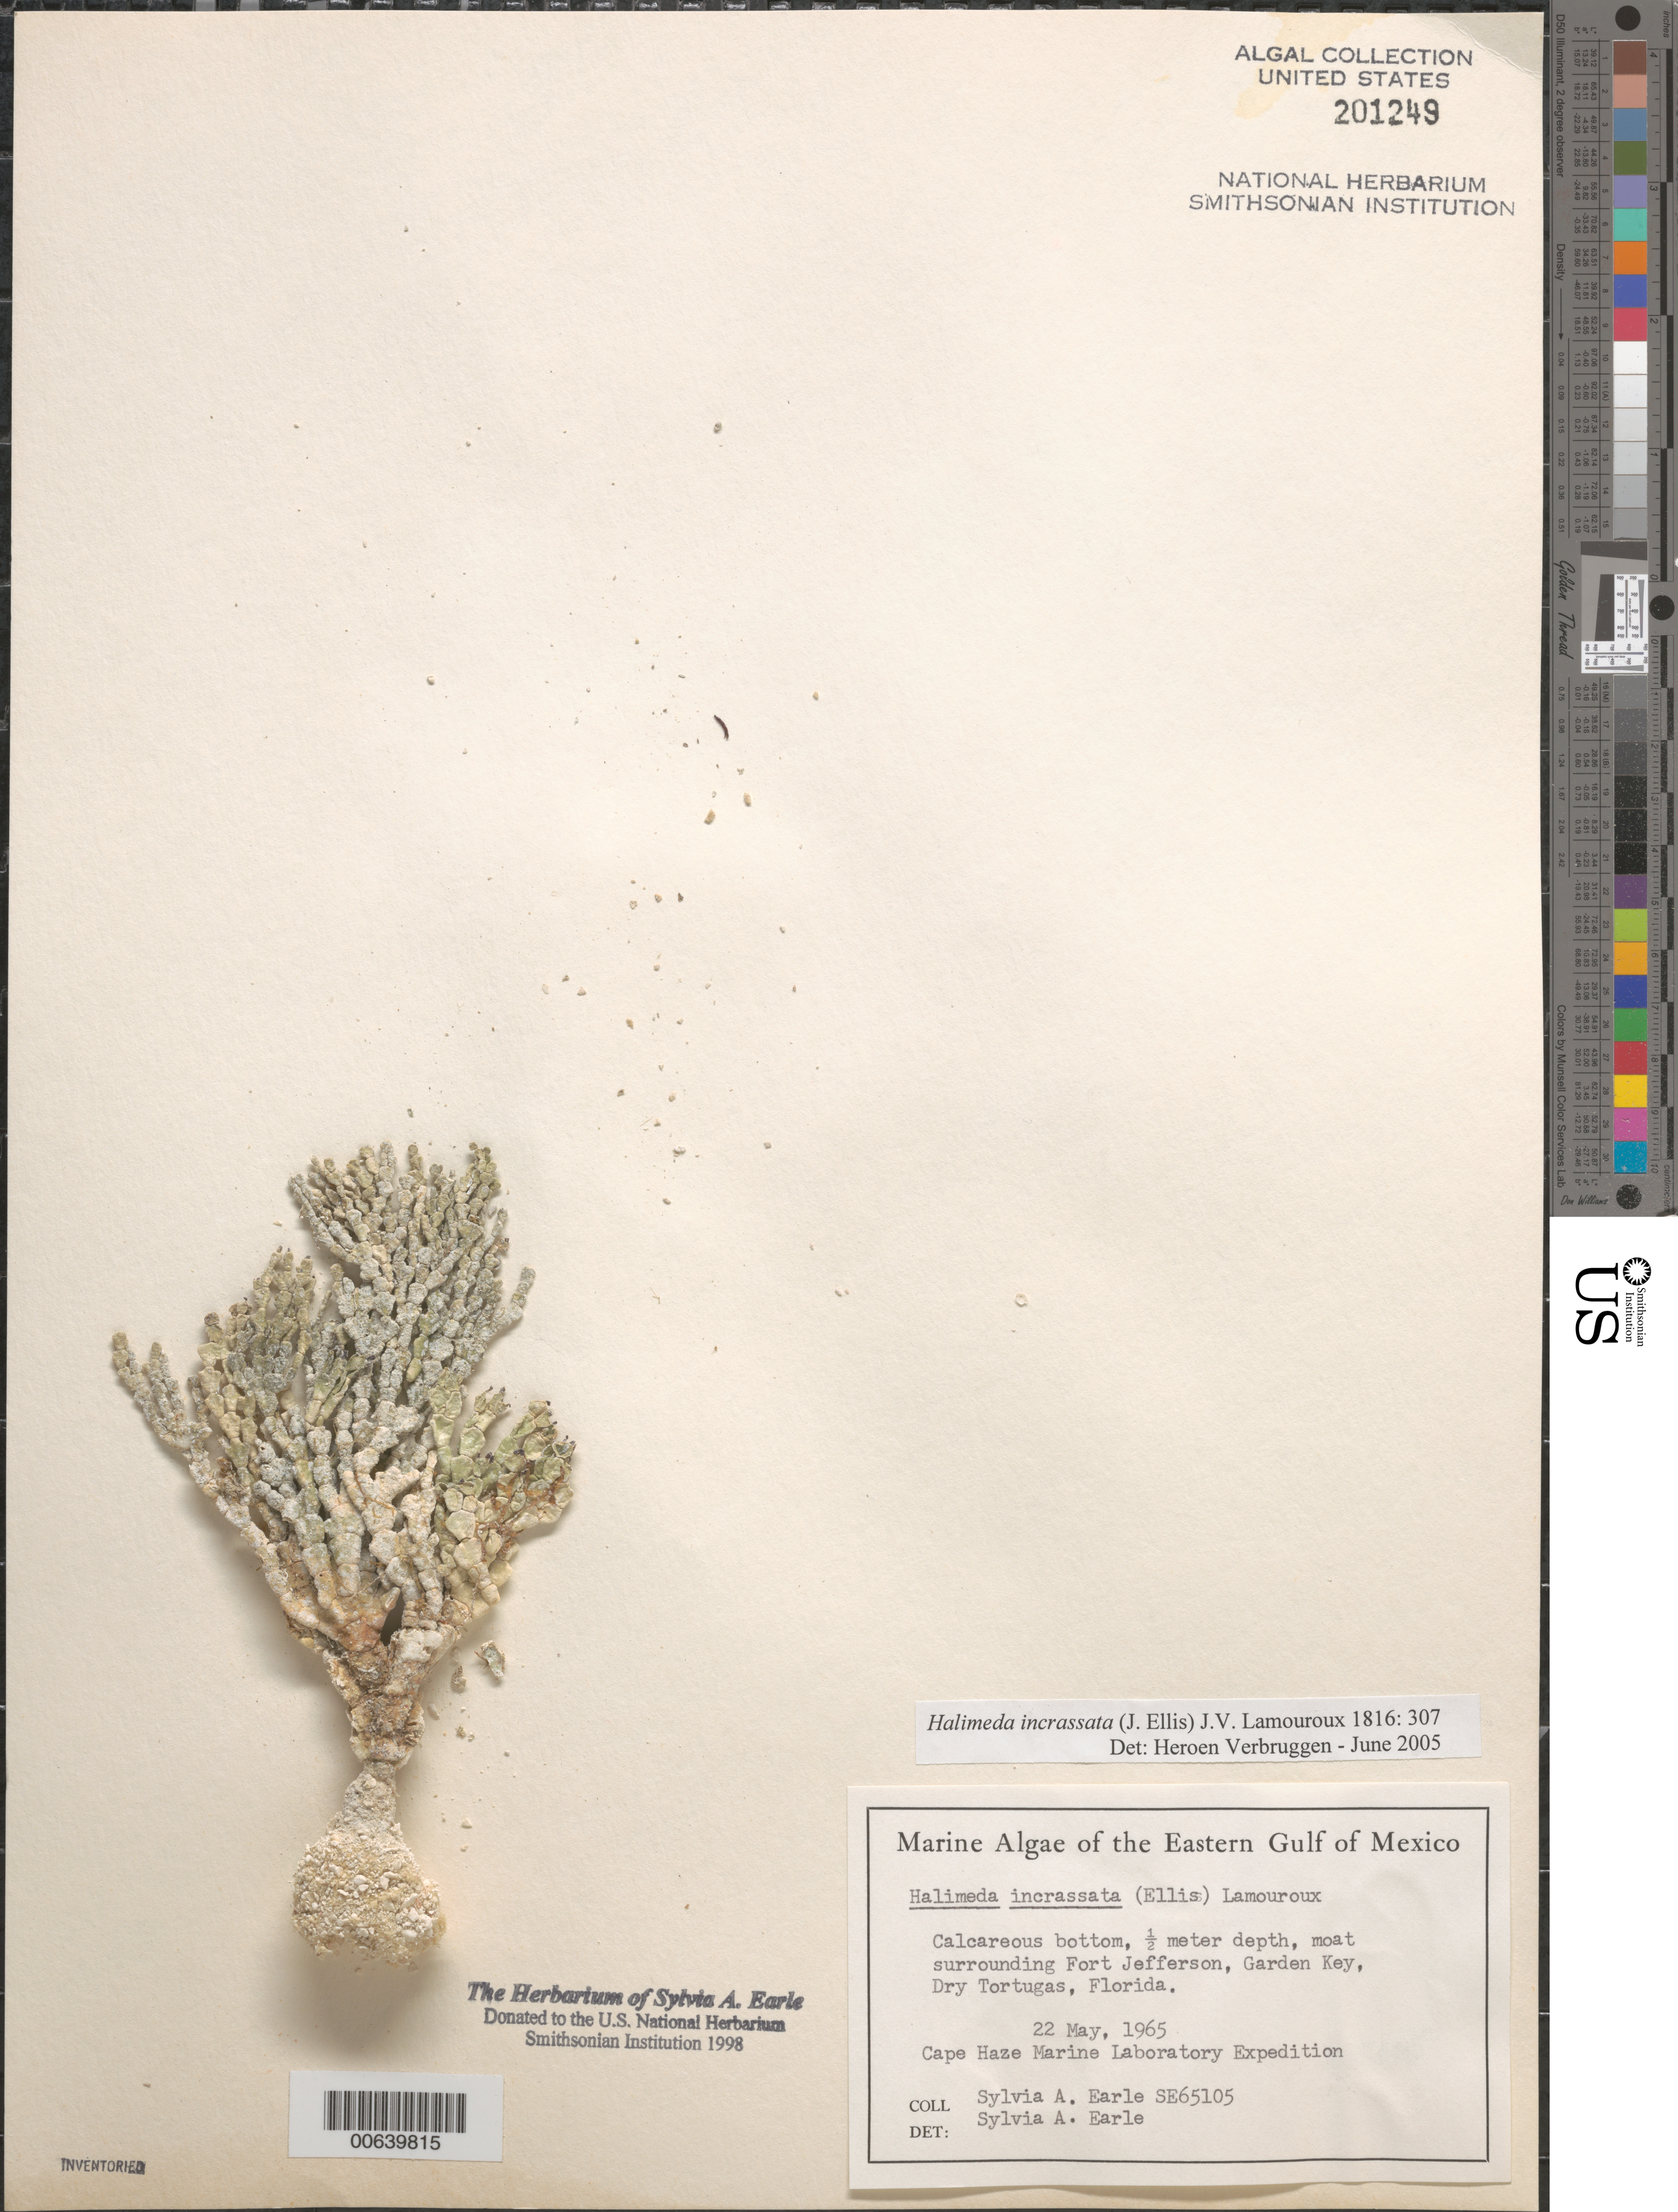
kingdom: Plantae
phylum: Chlorophyta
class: Ulvophyceae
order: Bryopsidales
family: Halimedaceae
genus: Halimeda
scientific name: Halimeda incrassata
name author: (J. Ellis) J.V.Lamouroux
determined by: Earle, S. A.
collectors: S. A. Earle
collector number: SE 65105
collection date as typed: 22 May 1965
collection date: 1965-05-22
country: United States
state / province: Florida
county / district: Monroe County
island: Garden Key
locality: Fort Jefferson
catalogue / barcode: US 201249